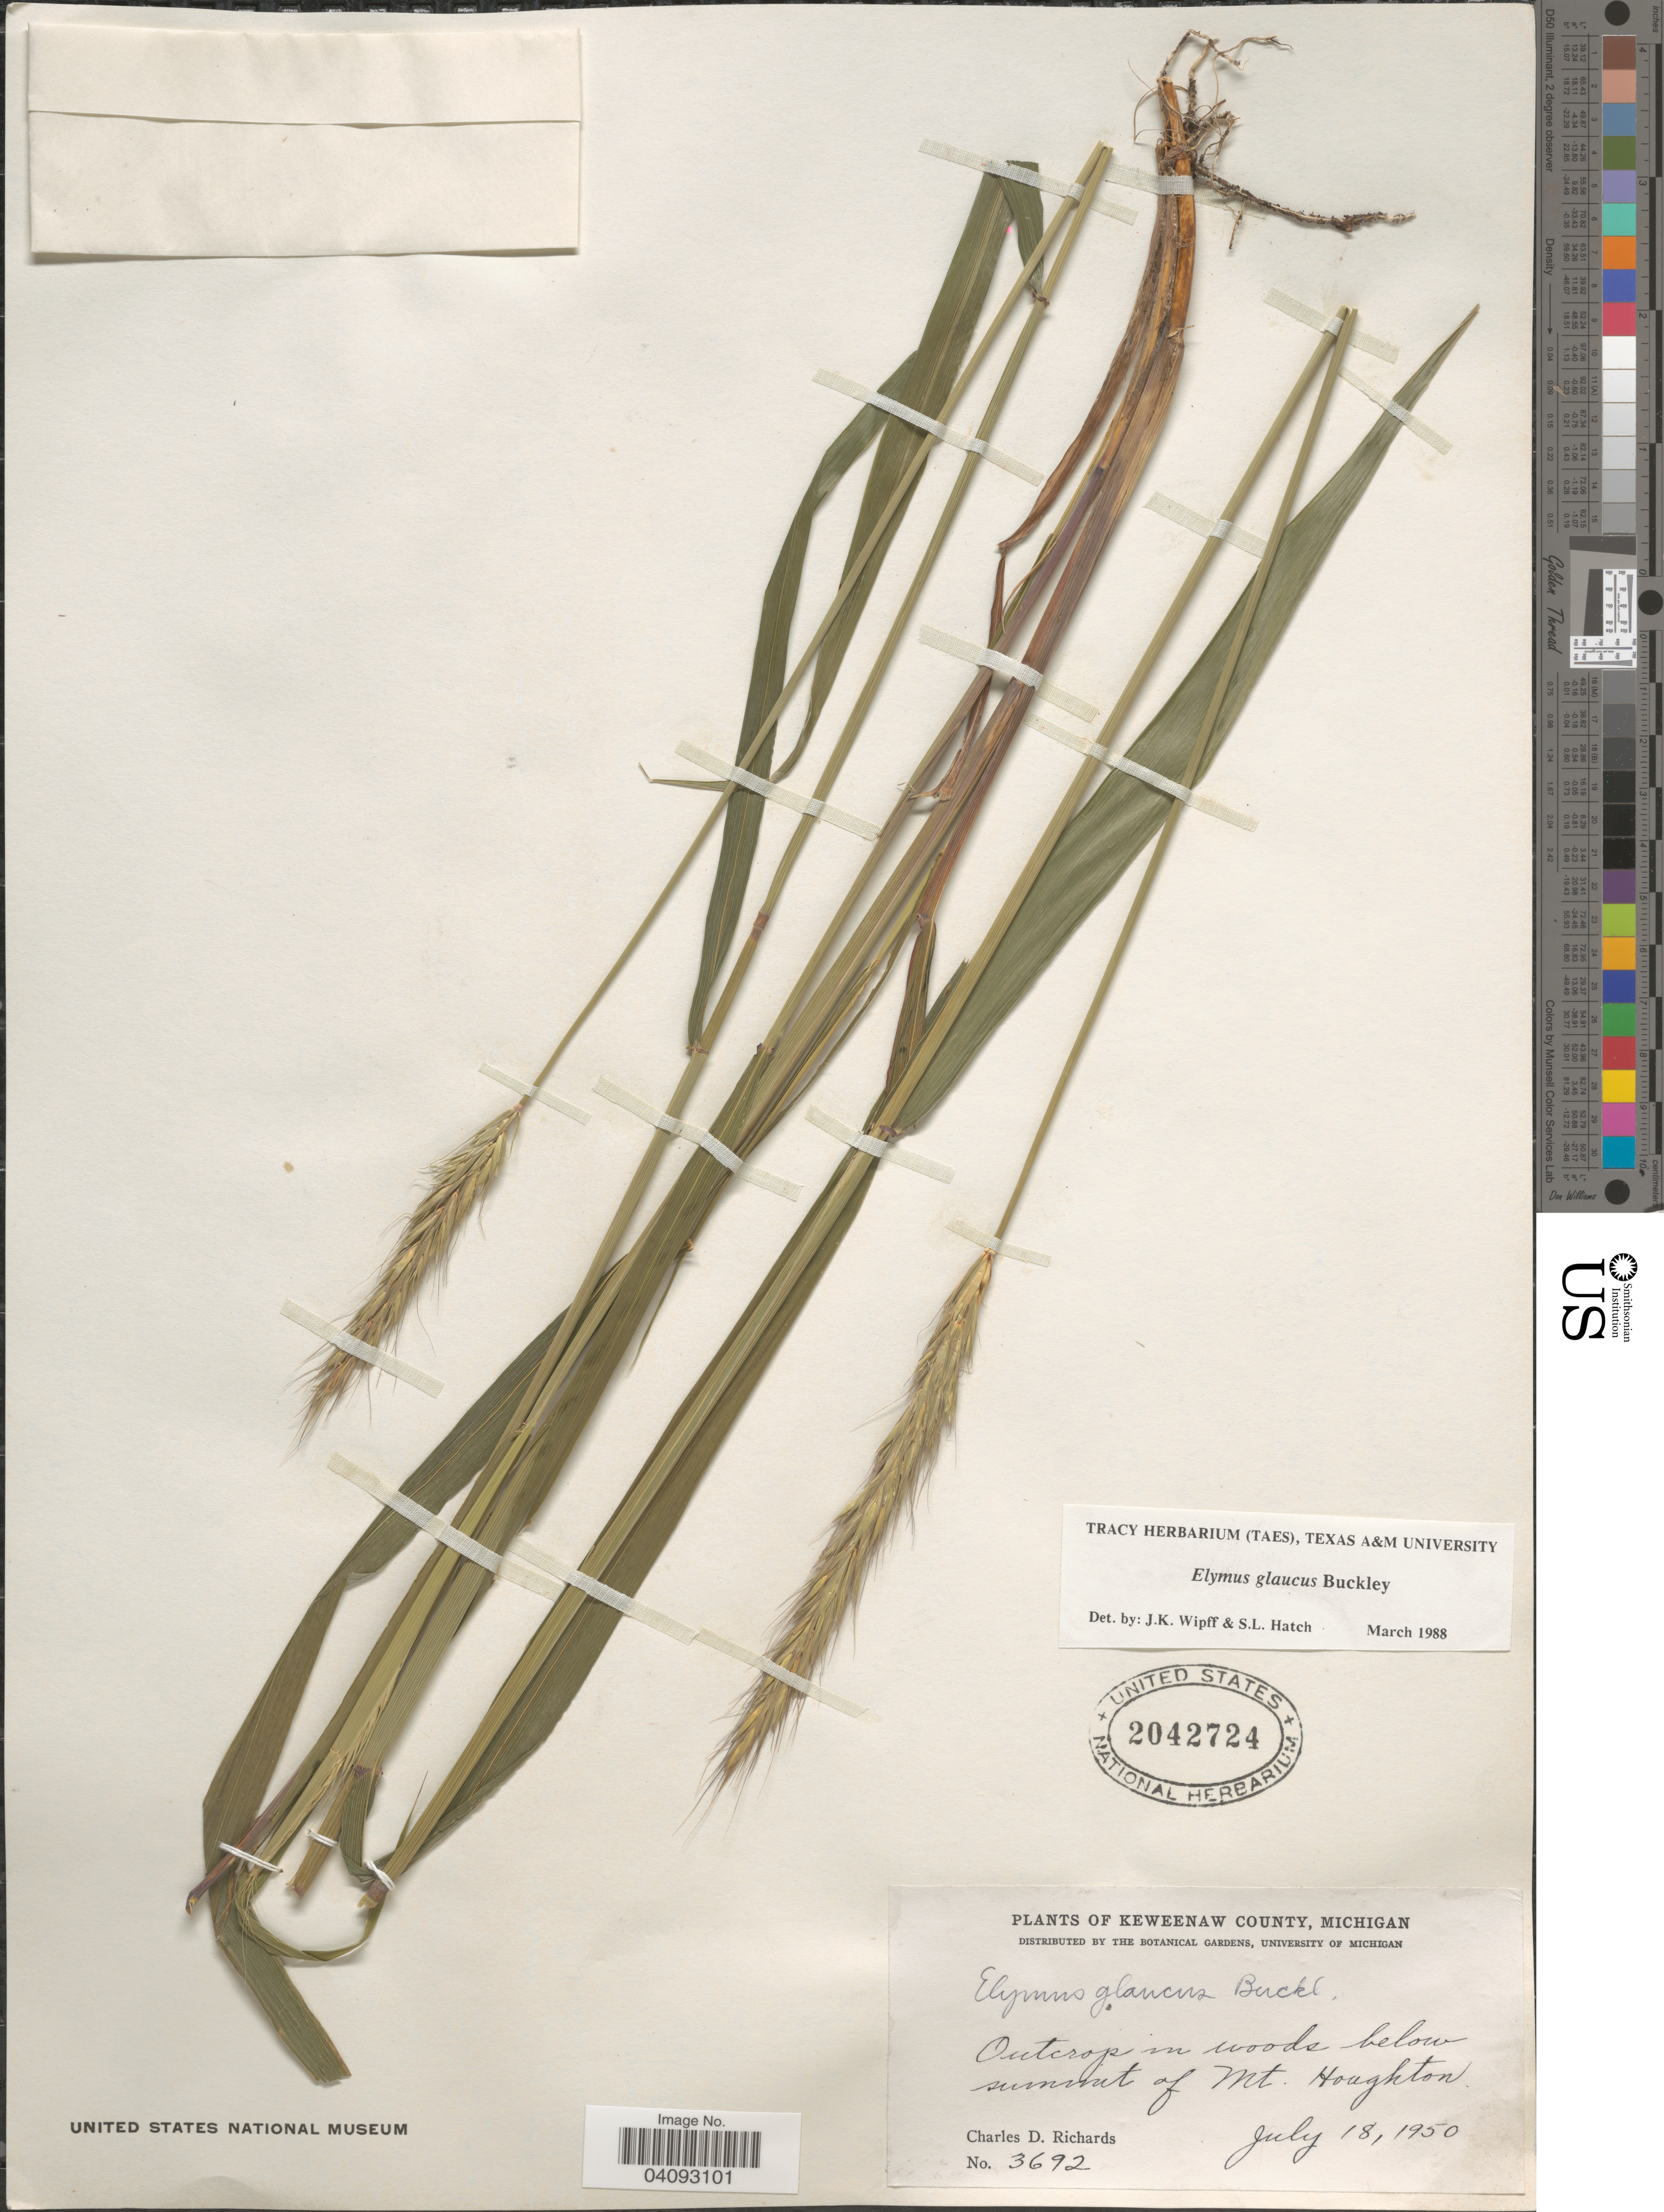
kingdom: Plantae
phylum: Tracheophyta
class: Liliopsida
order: Poales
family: Poaceae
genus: Elymus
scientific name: Elymus glaucus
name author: Buckley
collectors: C. Richards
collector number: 3692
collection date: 1950-07-18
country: United States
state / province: Michigan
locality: Keweenaw County. Outcrop in woods below summit of Mt. Houghton.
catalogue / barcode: US 2042724